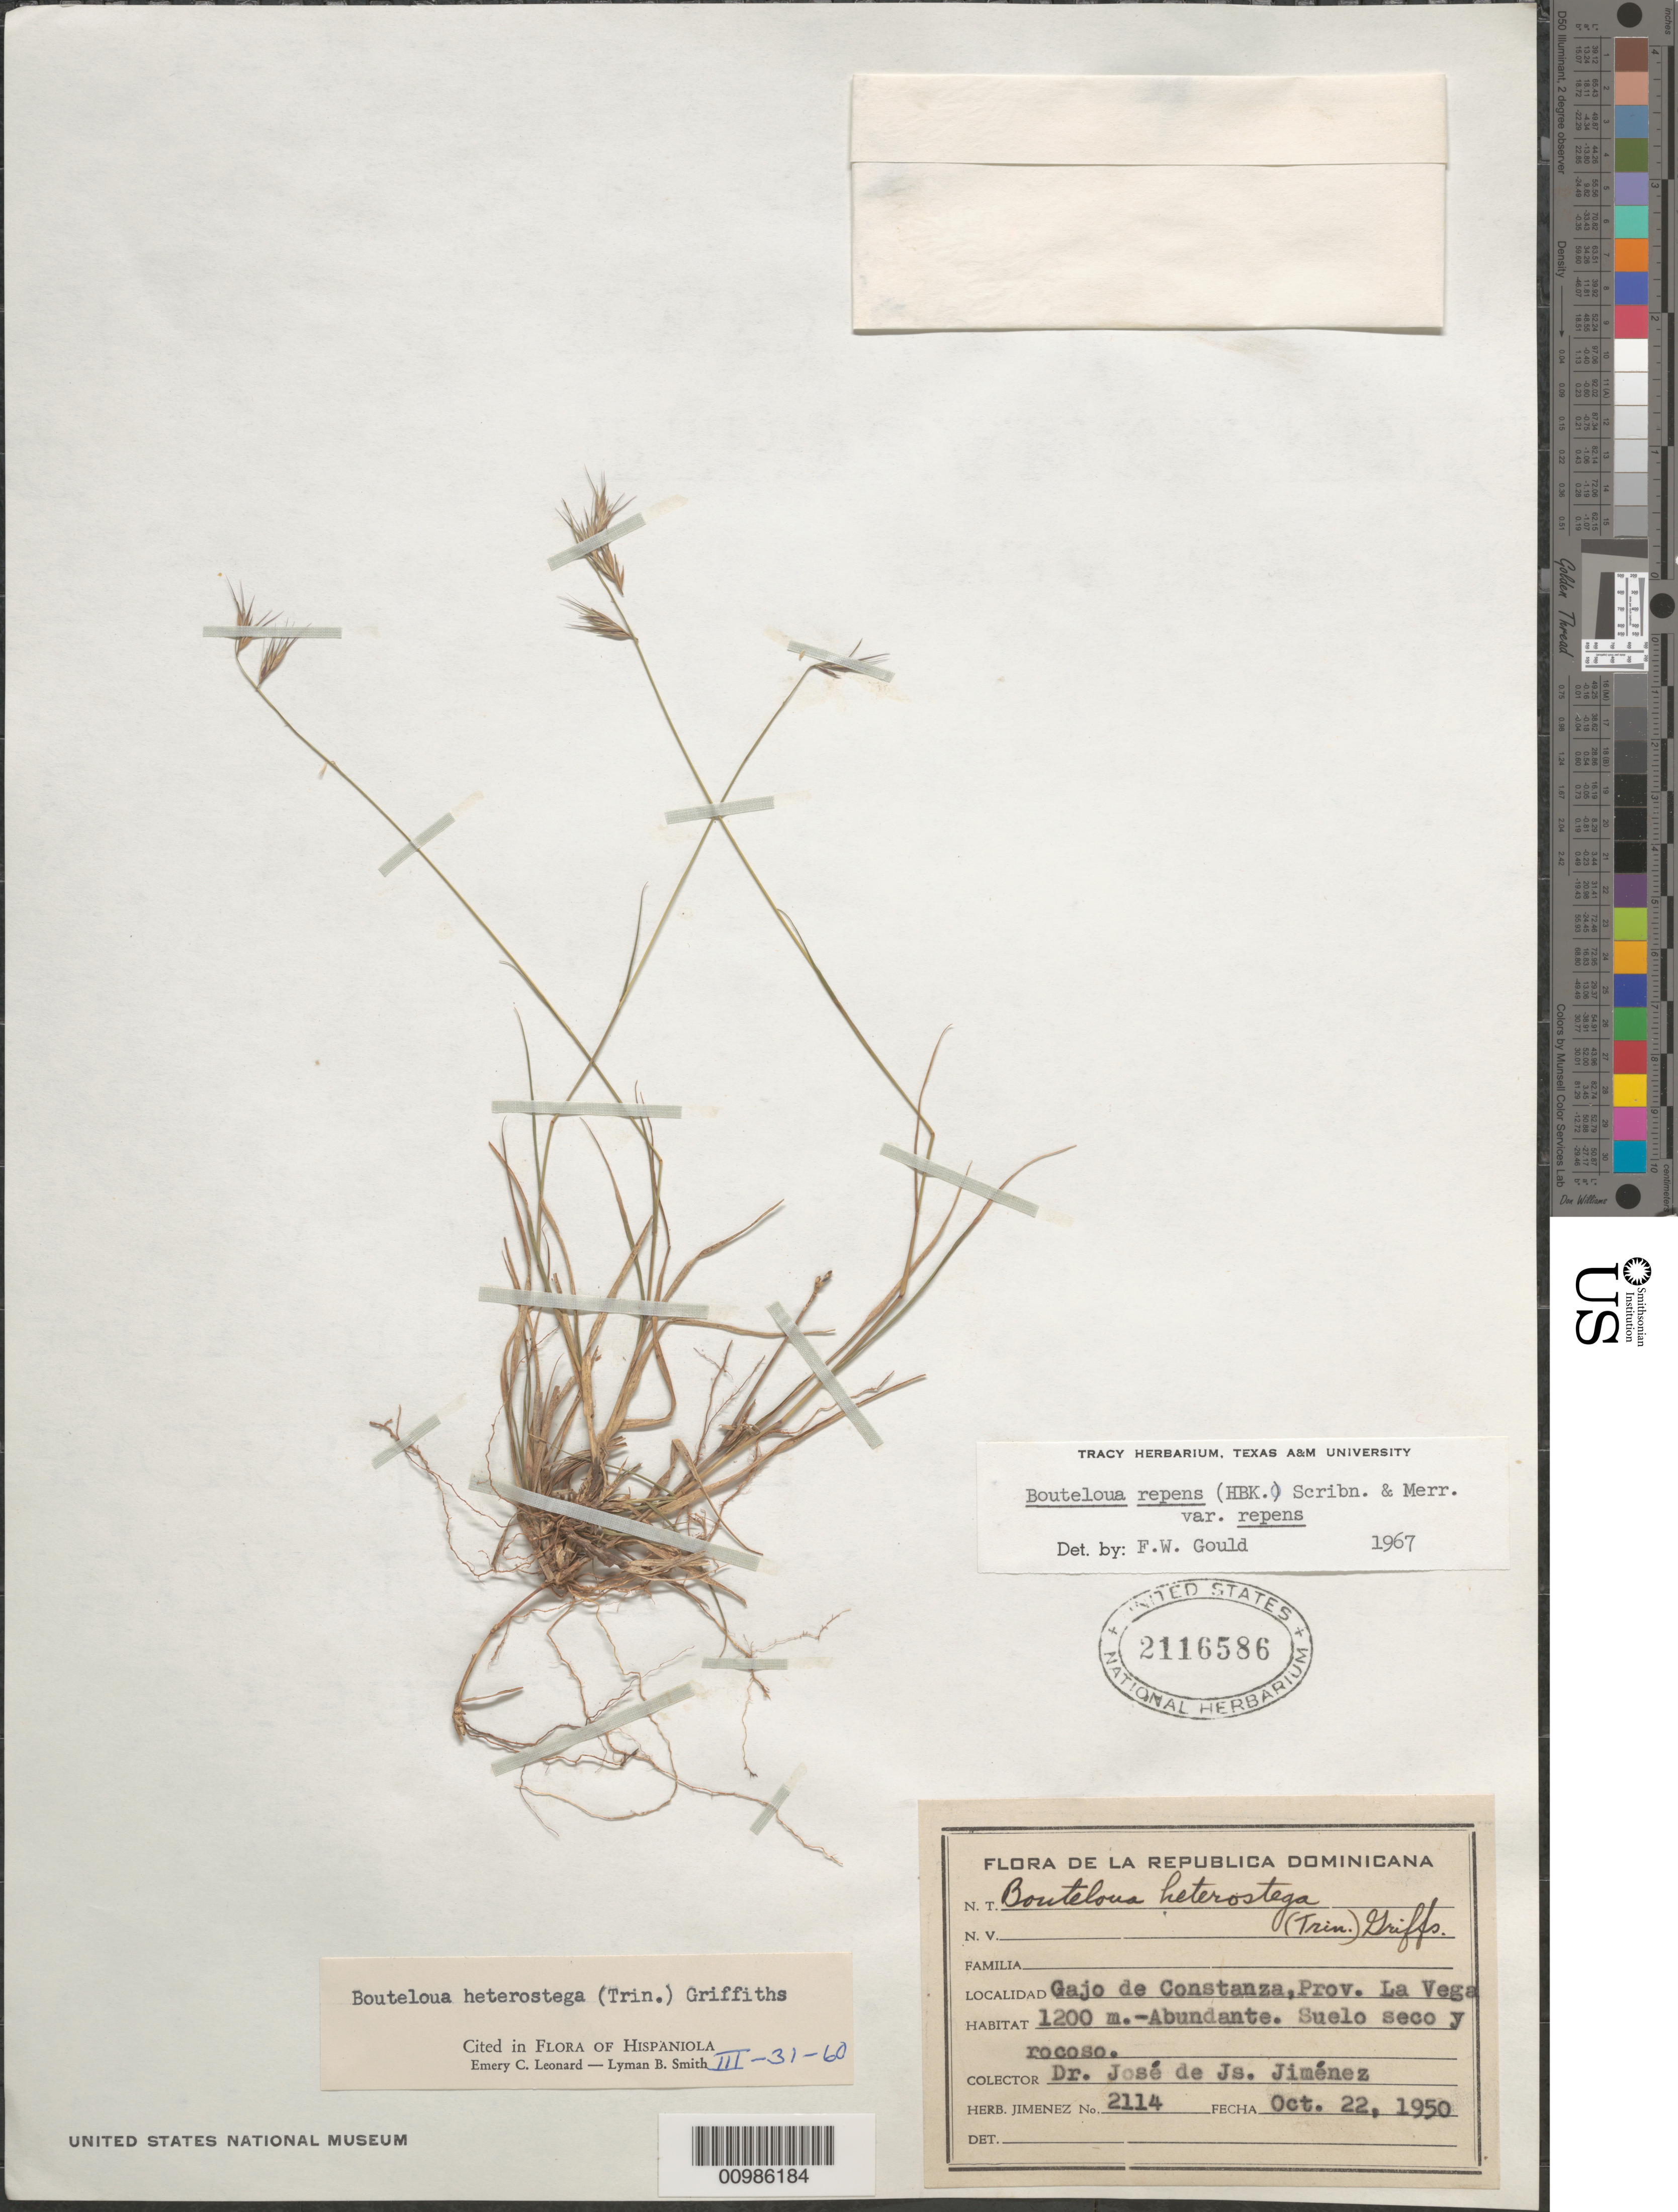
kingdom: Plantae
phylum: Tracheophyta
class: Liliopsida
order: Poales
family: Poaceae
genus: Bouteloua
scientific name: Bouteloua repens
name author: (Kunth) Scribn. & Merr.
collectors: J. J. Jiménez Almonte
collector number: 2114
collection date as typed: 22 Oct 1950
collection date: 1950-10-22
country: Dominican Republic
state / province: La Vega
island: Hispaniola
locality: Gajo de Constanza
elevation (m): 1200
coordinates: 0 N, 0 E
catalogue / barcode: US 2116586